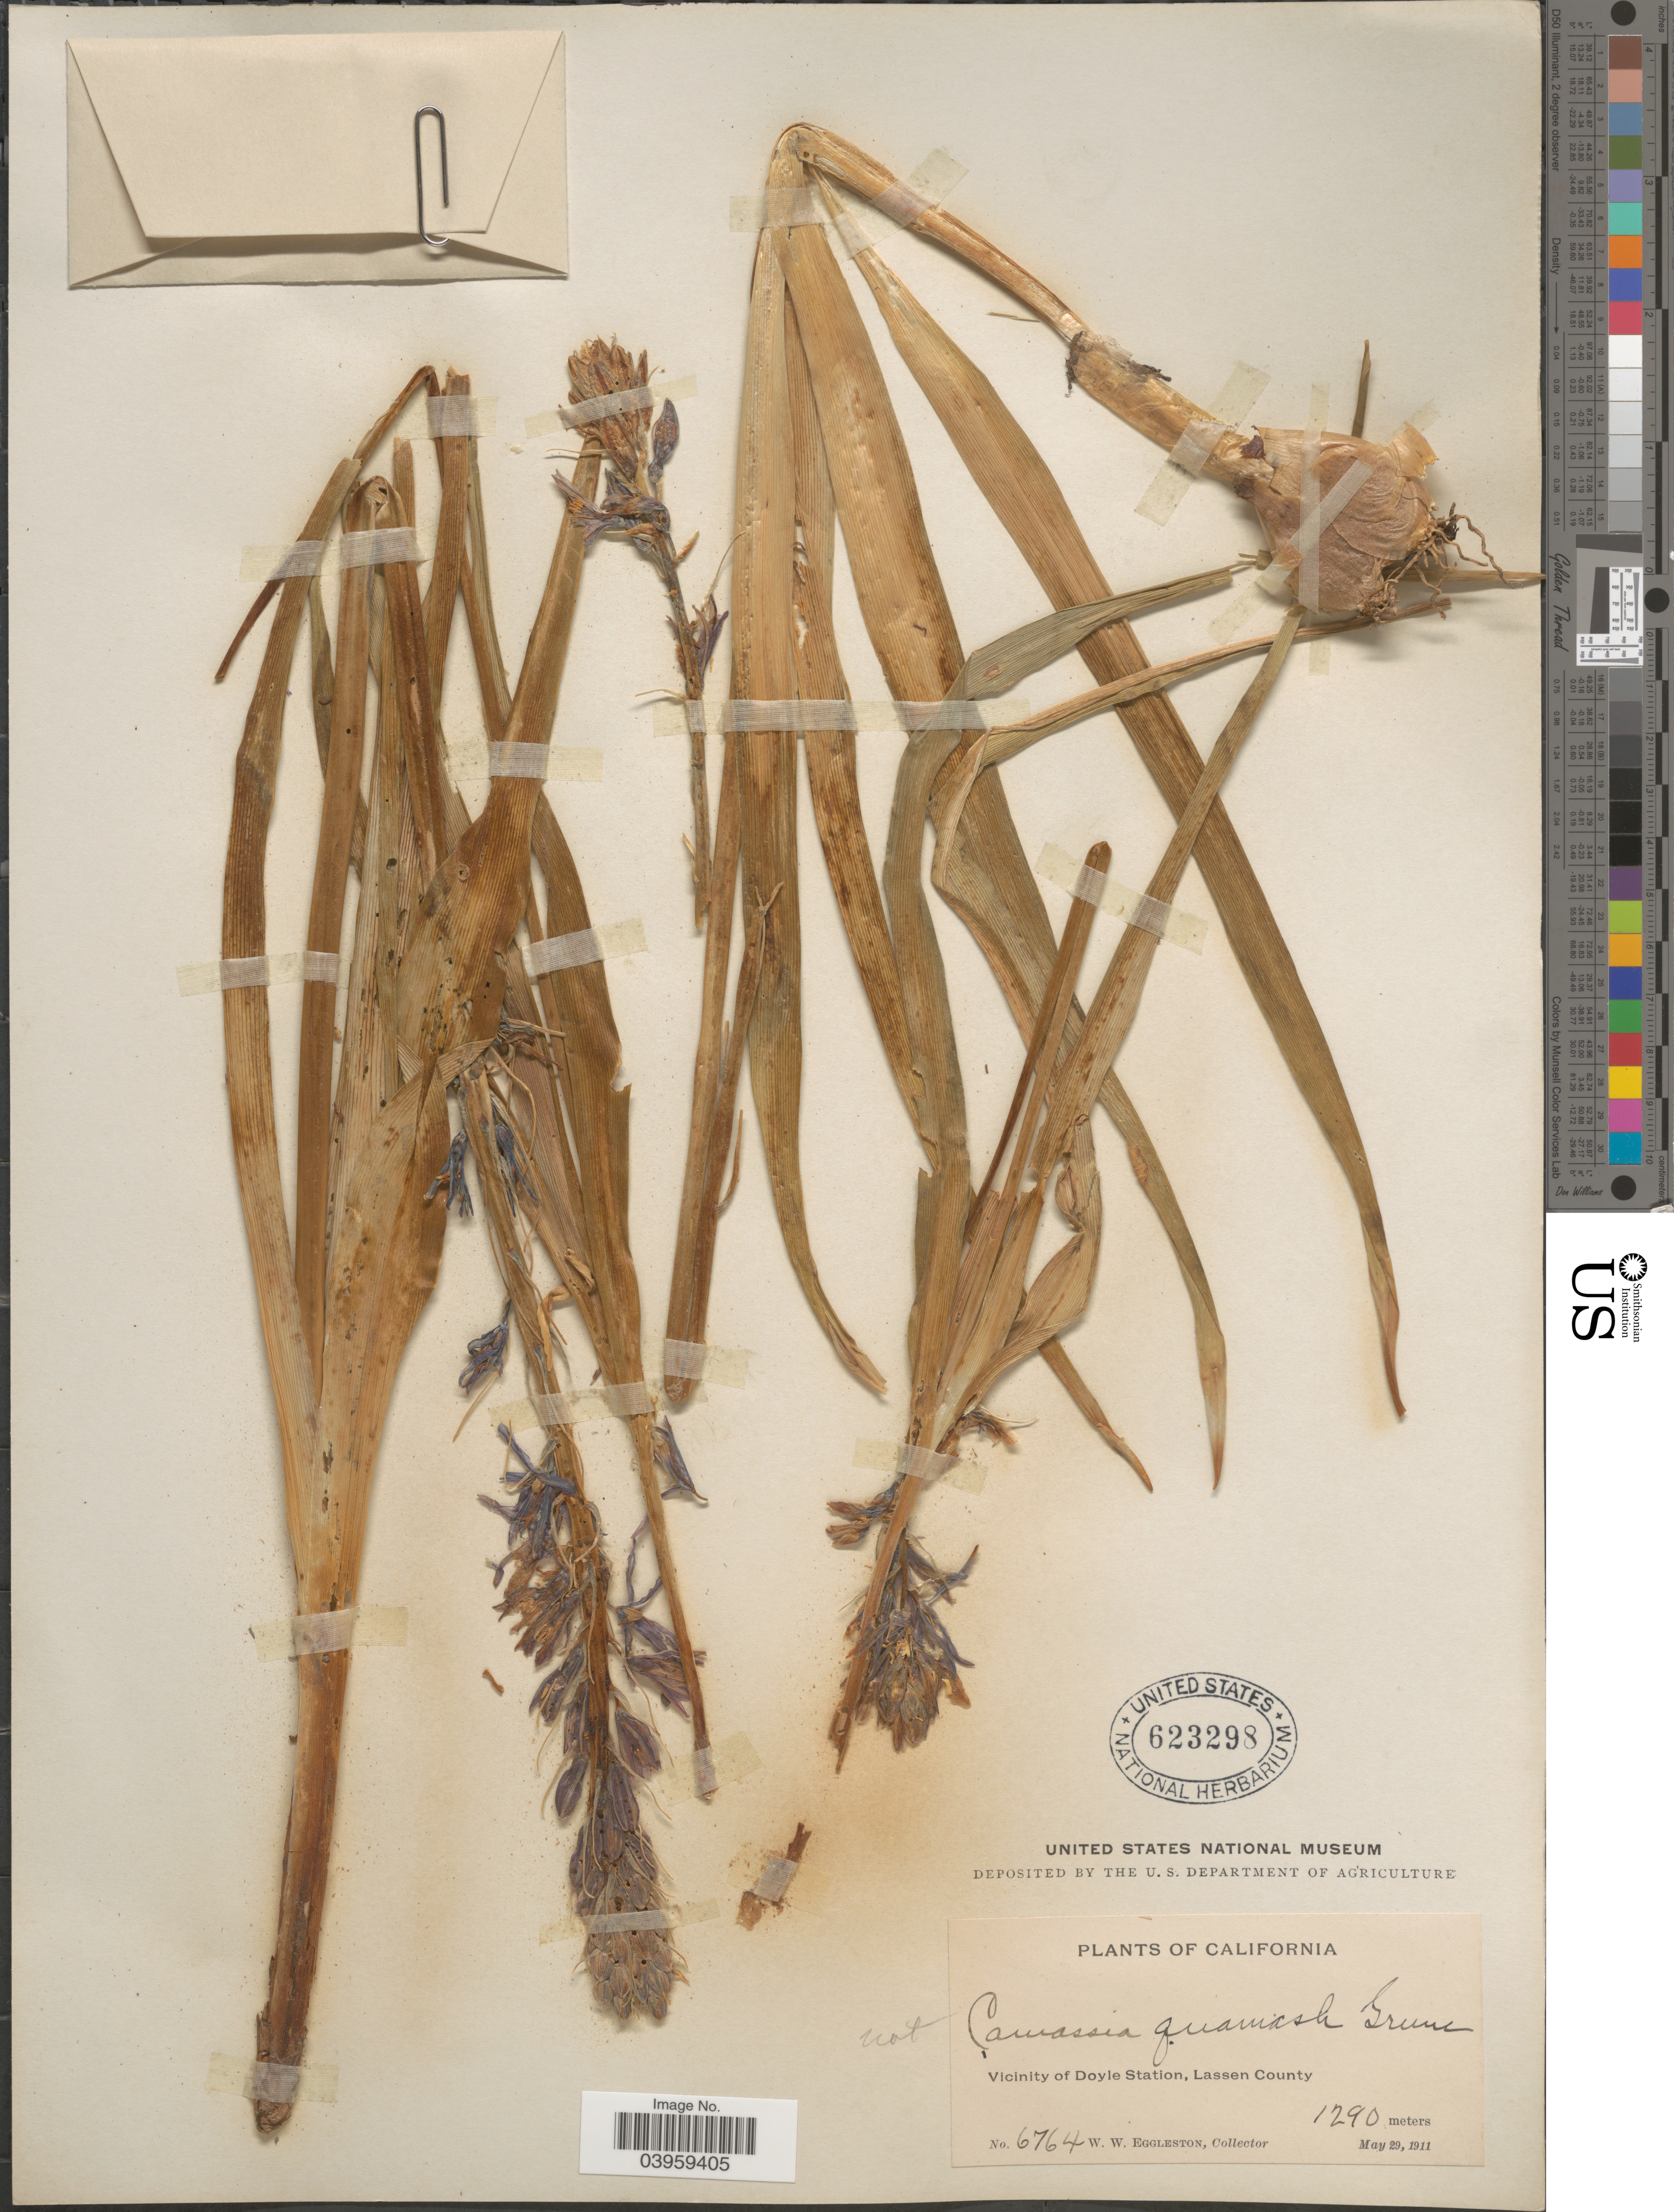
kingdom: Plantae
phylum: Tracheophyta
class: Liliopsida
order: Asparagales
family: Asparagaceae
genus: Camassia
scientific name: Camassia leichtlinii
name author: (Baker) S. Watson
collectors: W. W. Eggleston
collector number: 6764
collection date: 1911-05-29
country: United States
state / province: California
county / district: Lassen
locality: Vicinity of Doyle Station, Lassen County.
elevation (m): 1290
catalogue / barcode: US 623298